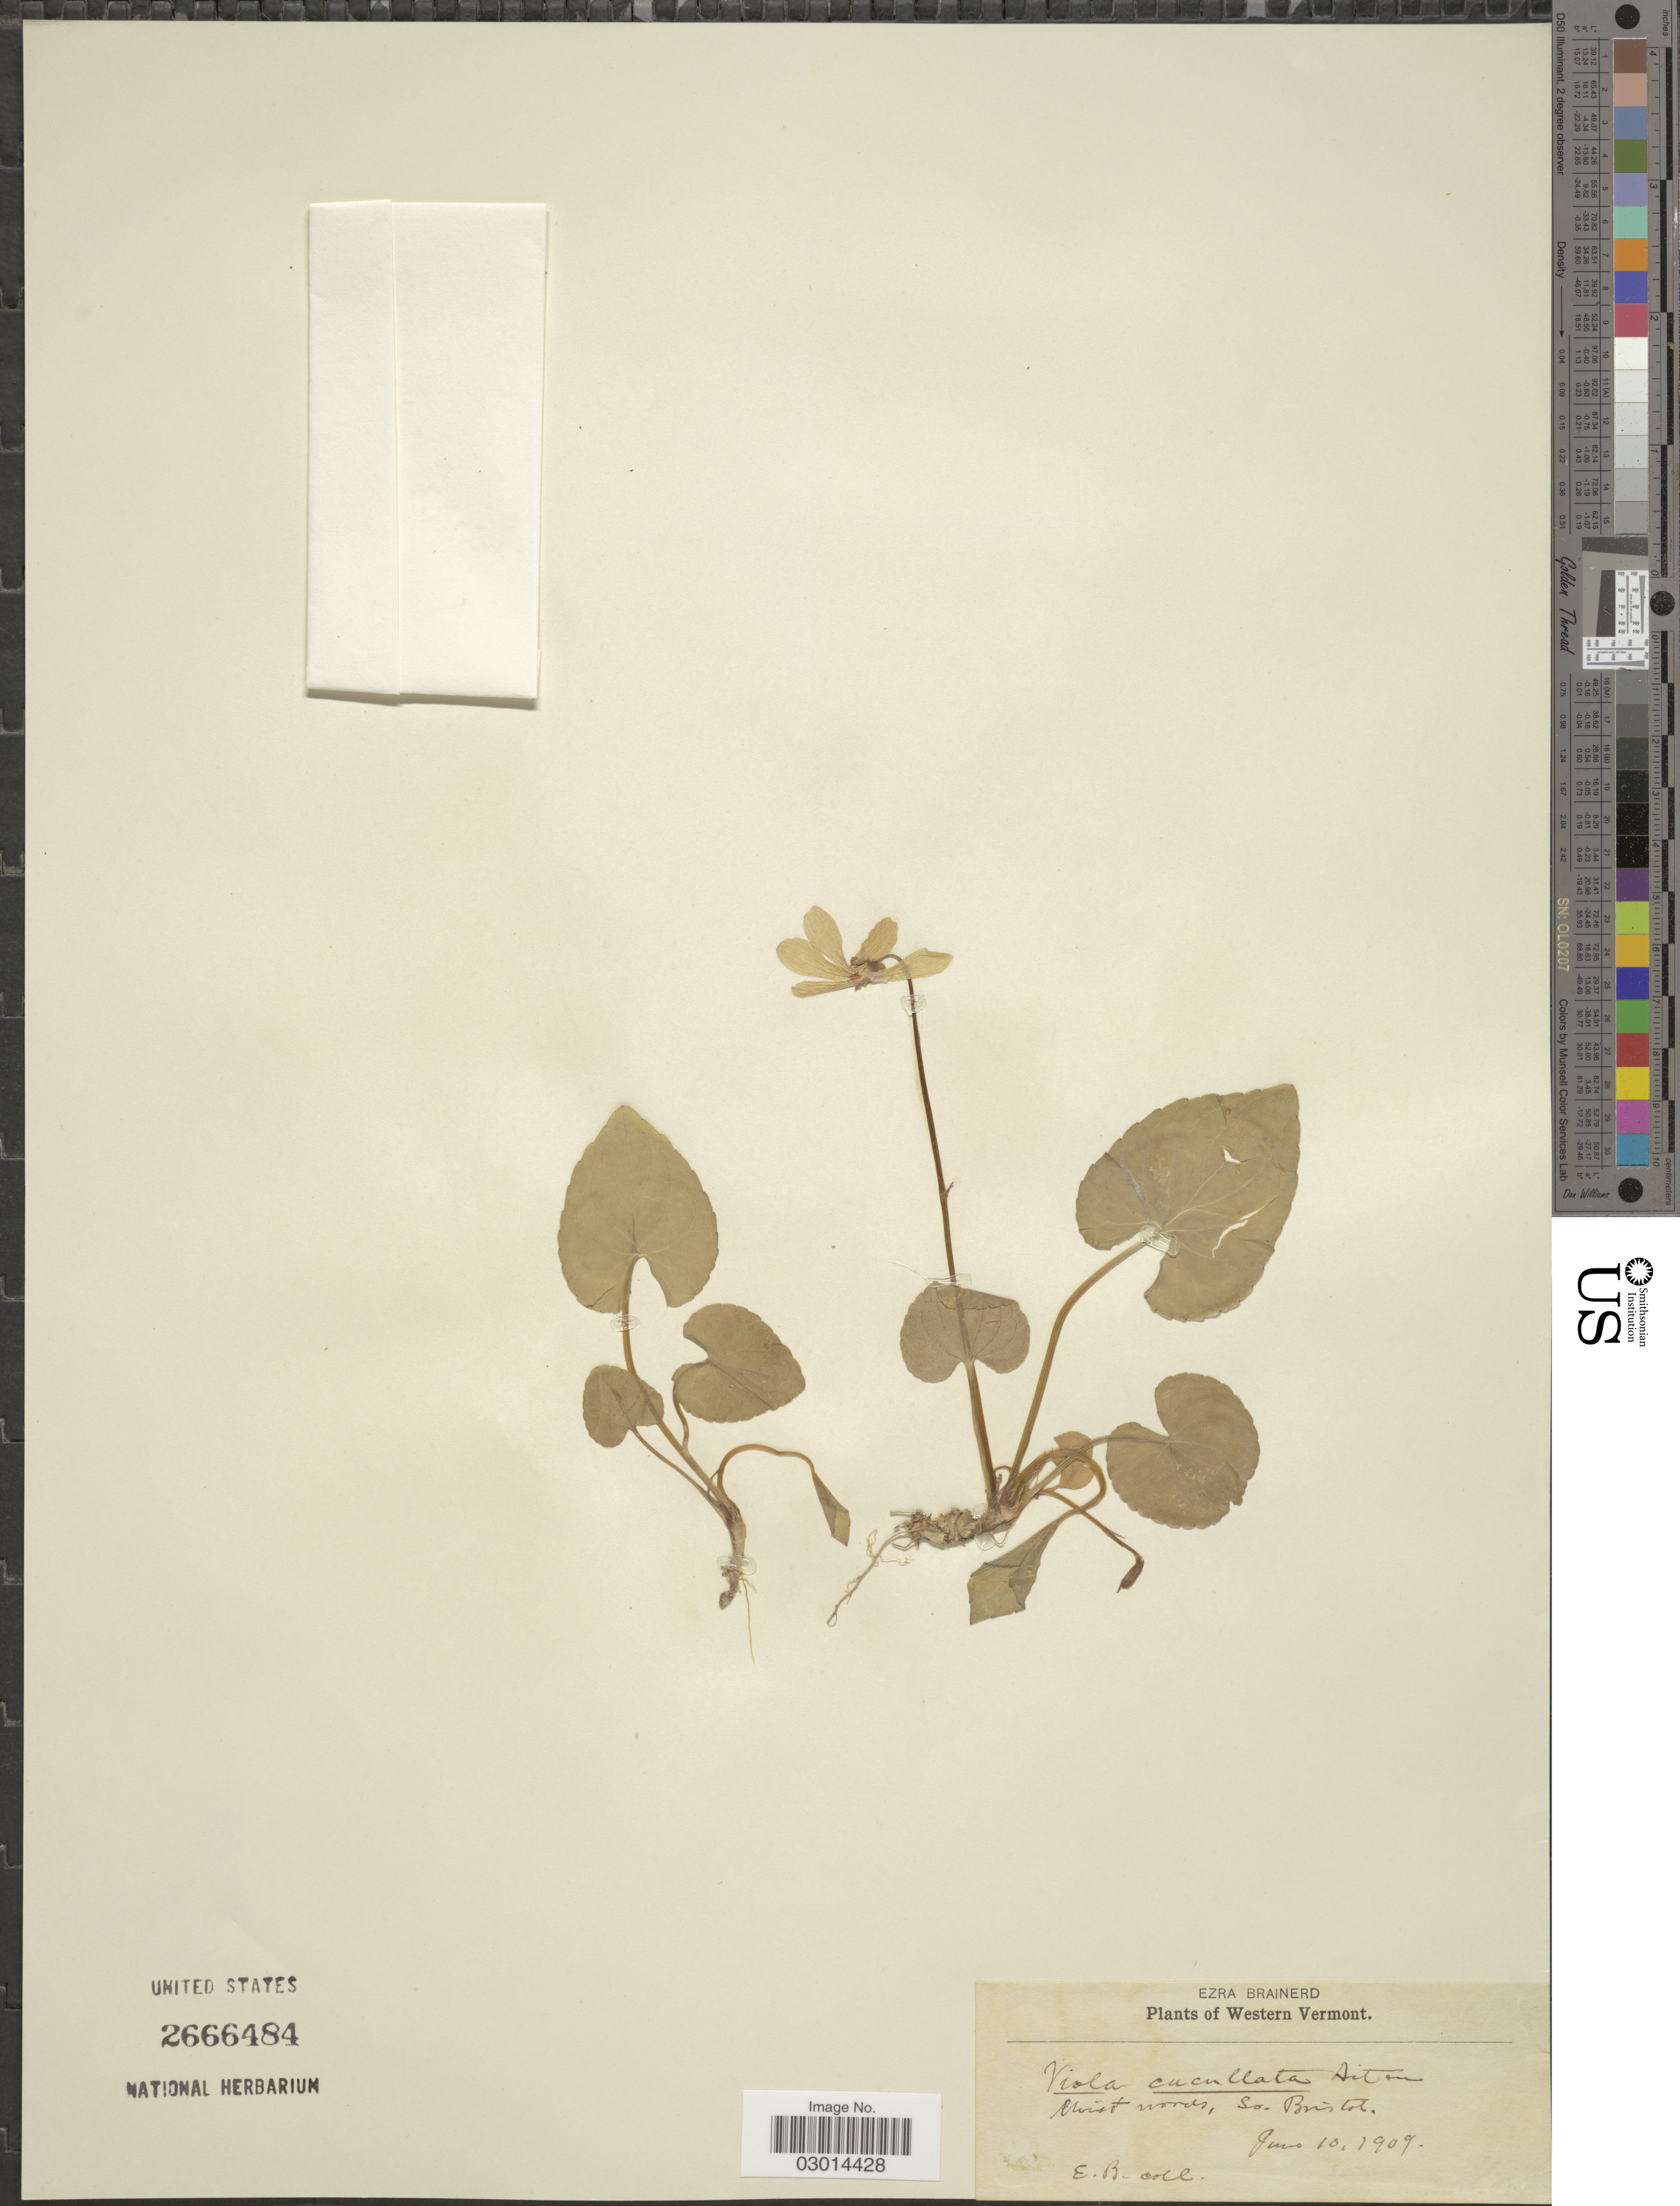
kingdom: Plantae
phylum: Tracheophyta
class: Magnoliopsida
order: Malpighiales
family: Violaceae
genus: Viola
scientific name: Viola cucullata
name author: Aiton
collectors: E. Brainerd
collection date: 1909-06-10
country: United States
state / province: Vermont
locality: Western Vermont, Moist woods, So. Bristol.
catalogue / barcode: US 2666484